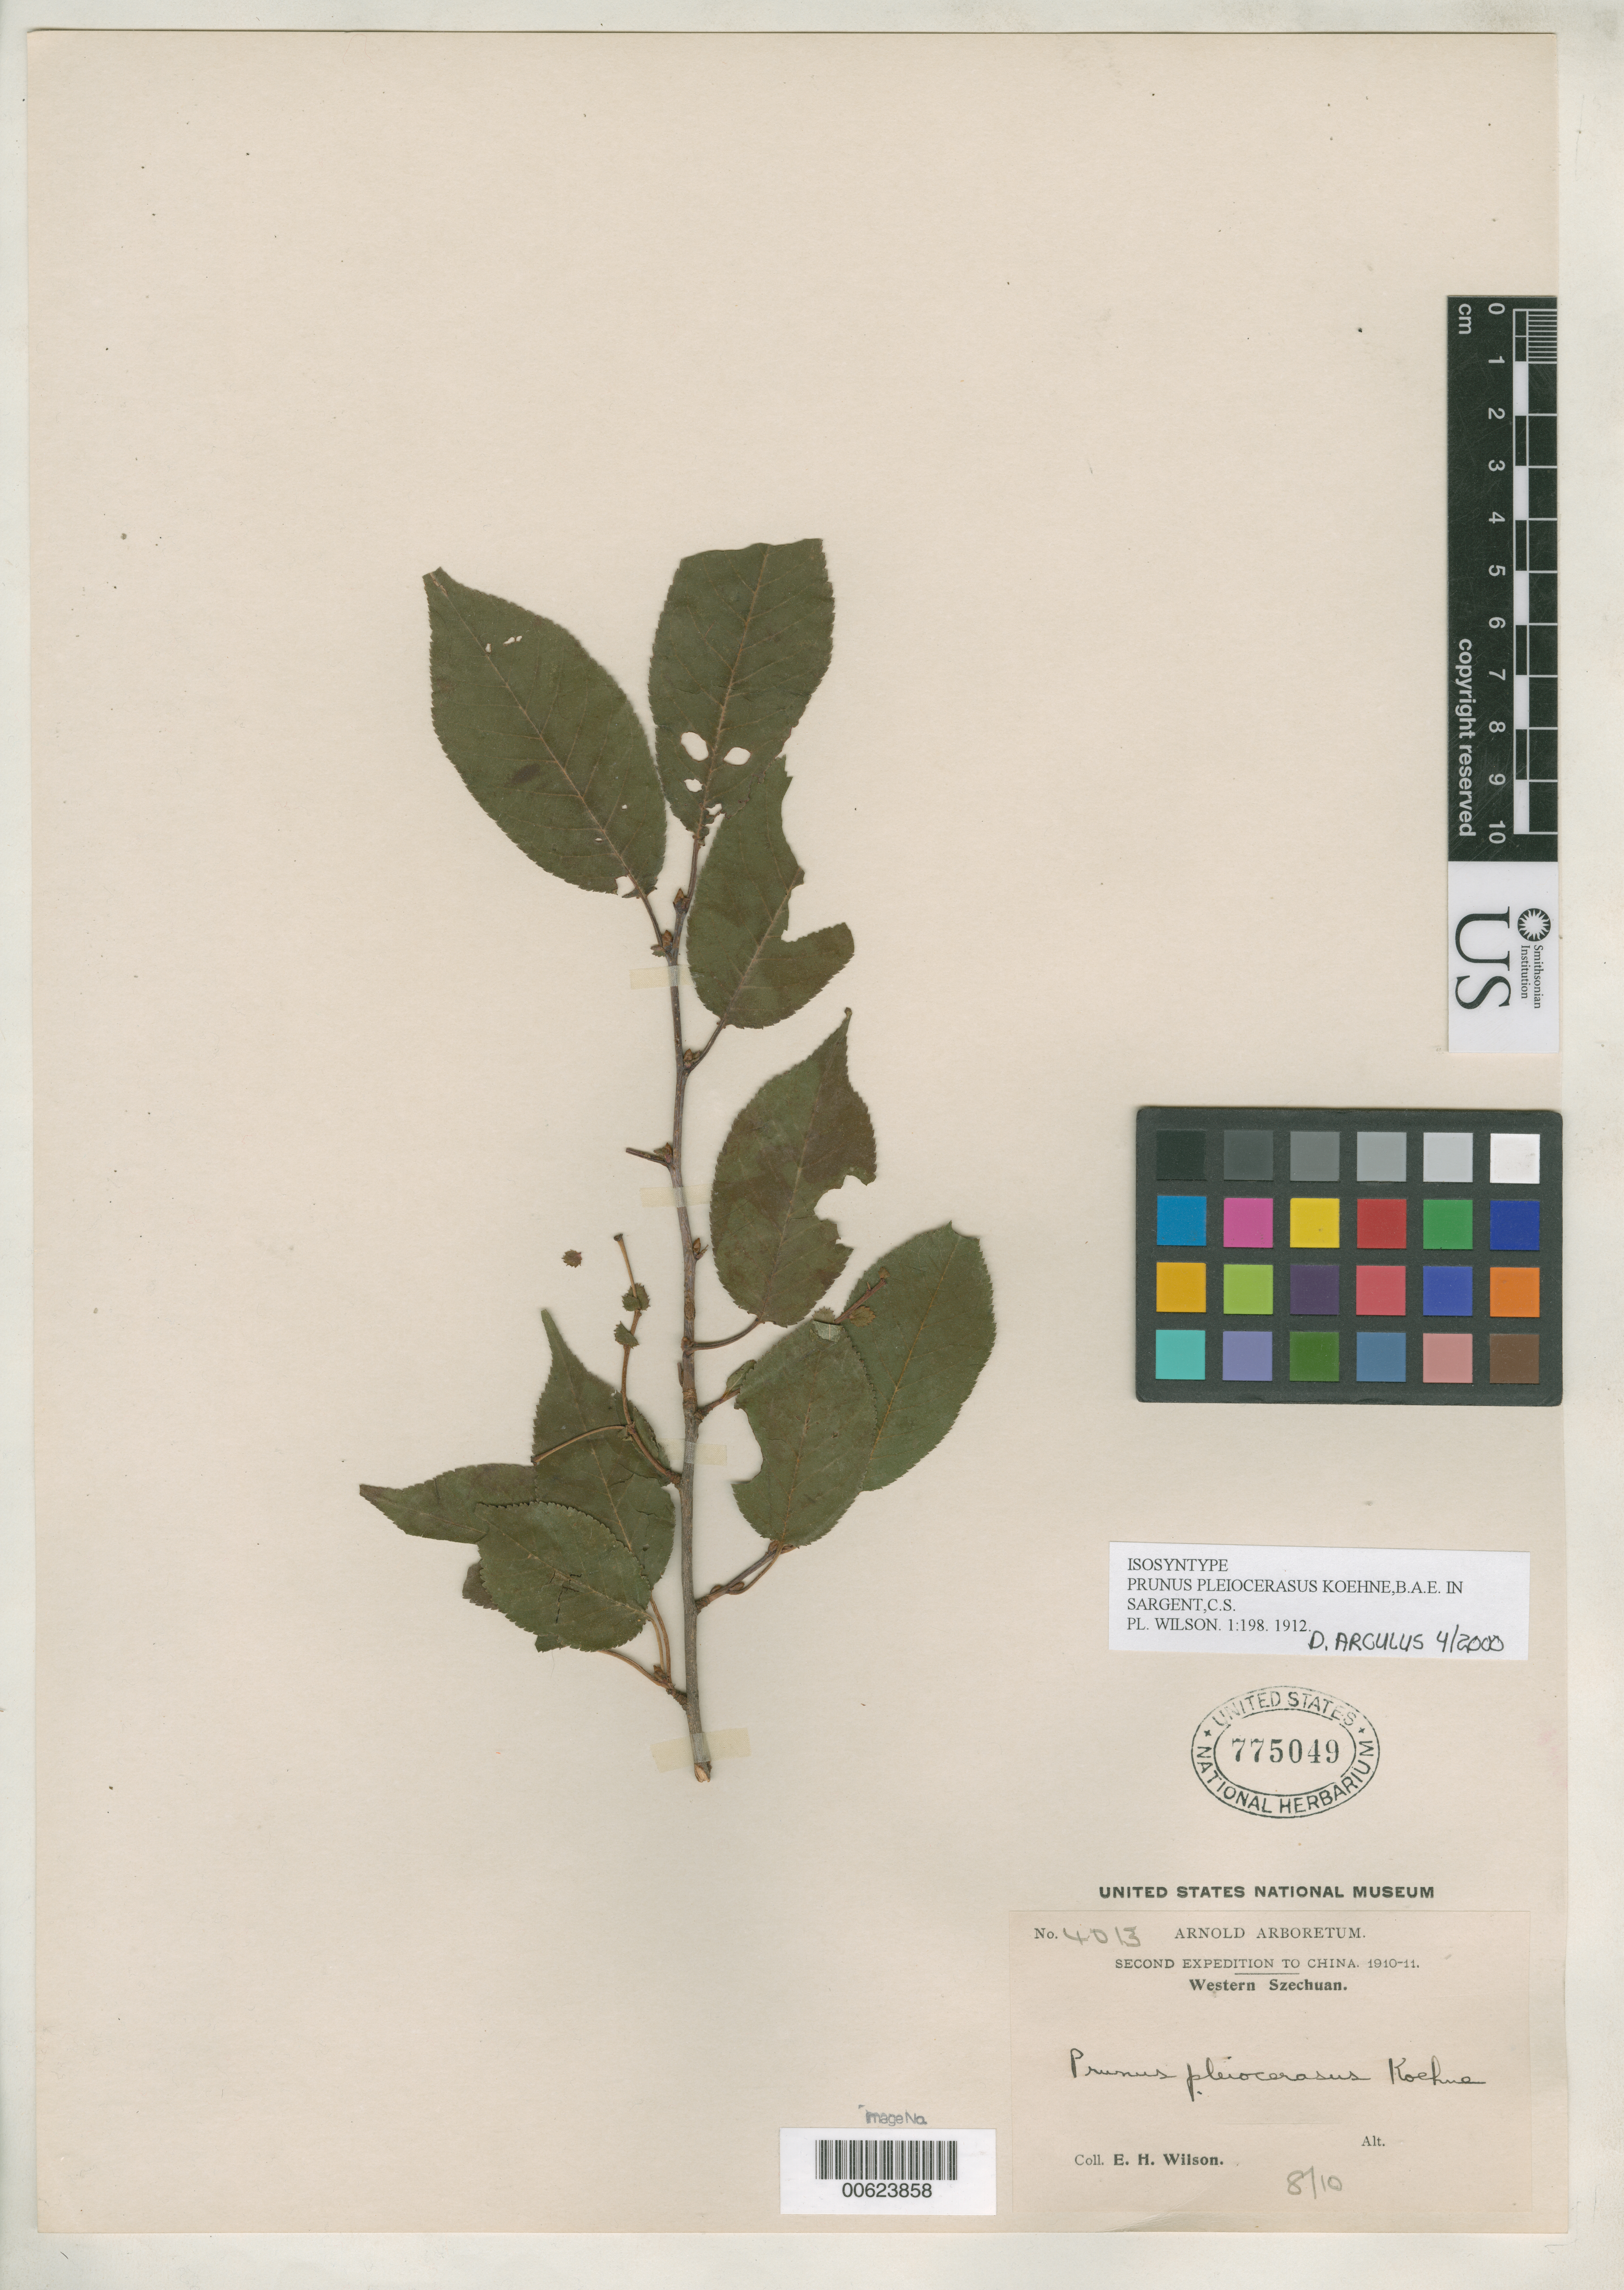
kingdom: Plantae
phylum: Tracheophyta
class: Magnoliopsida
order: Rosales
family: Rosaceae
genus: Prunus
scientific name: Prunus pleiocerasus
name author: Koehne in Sarg.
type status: Isosyntype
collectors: E. H. Wilson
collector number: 4013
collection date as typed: Aug 1910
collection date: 1910-08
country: China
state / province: Sichuan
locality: Western Szechwan.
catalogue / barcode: US 775049